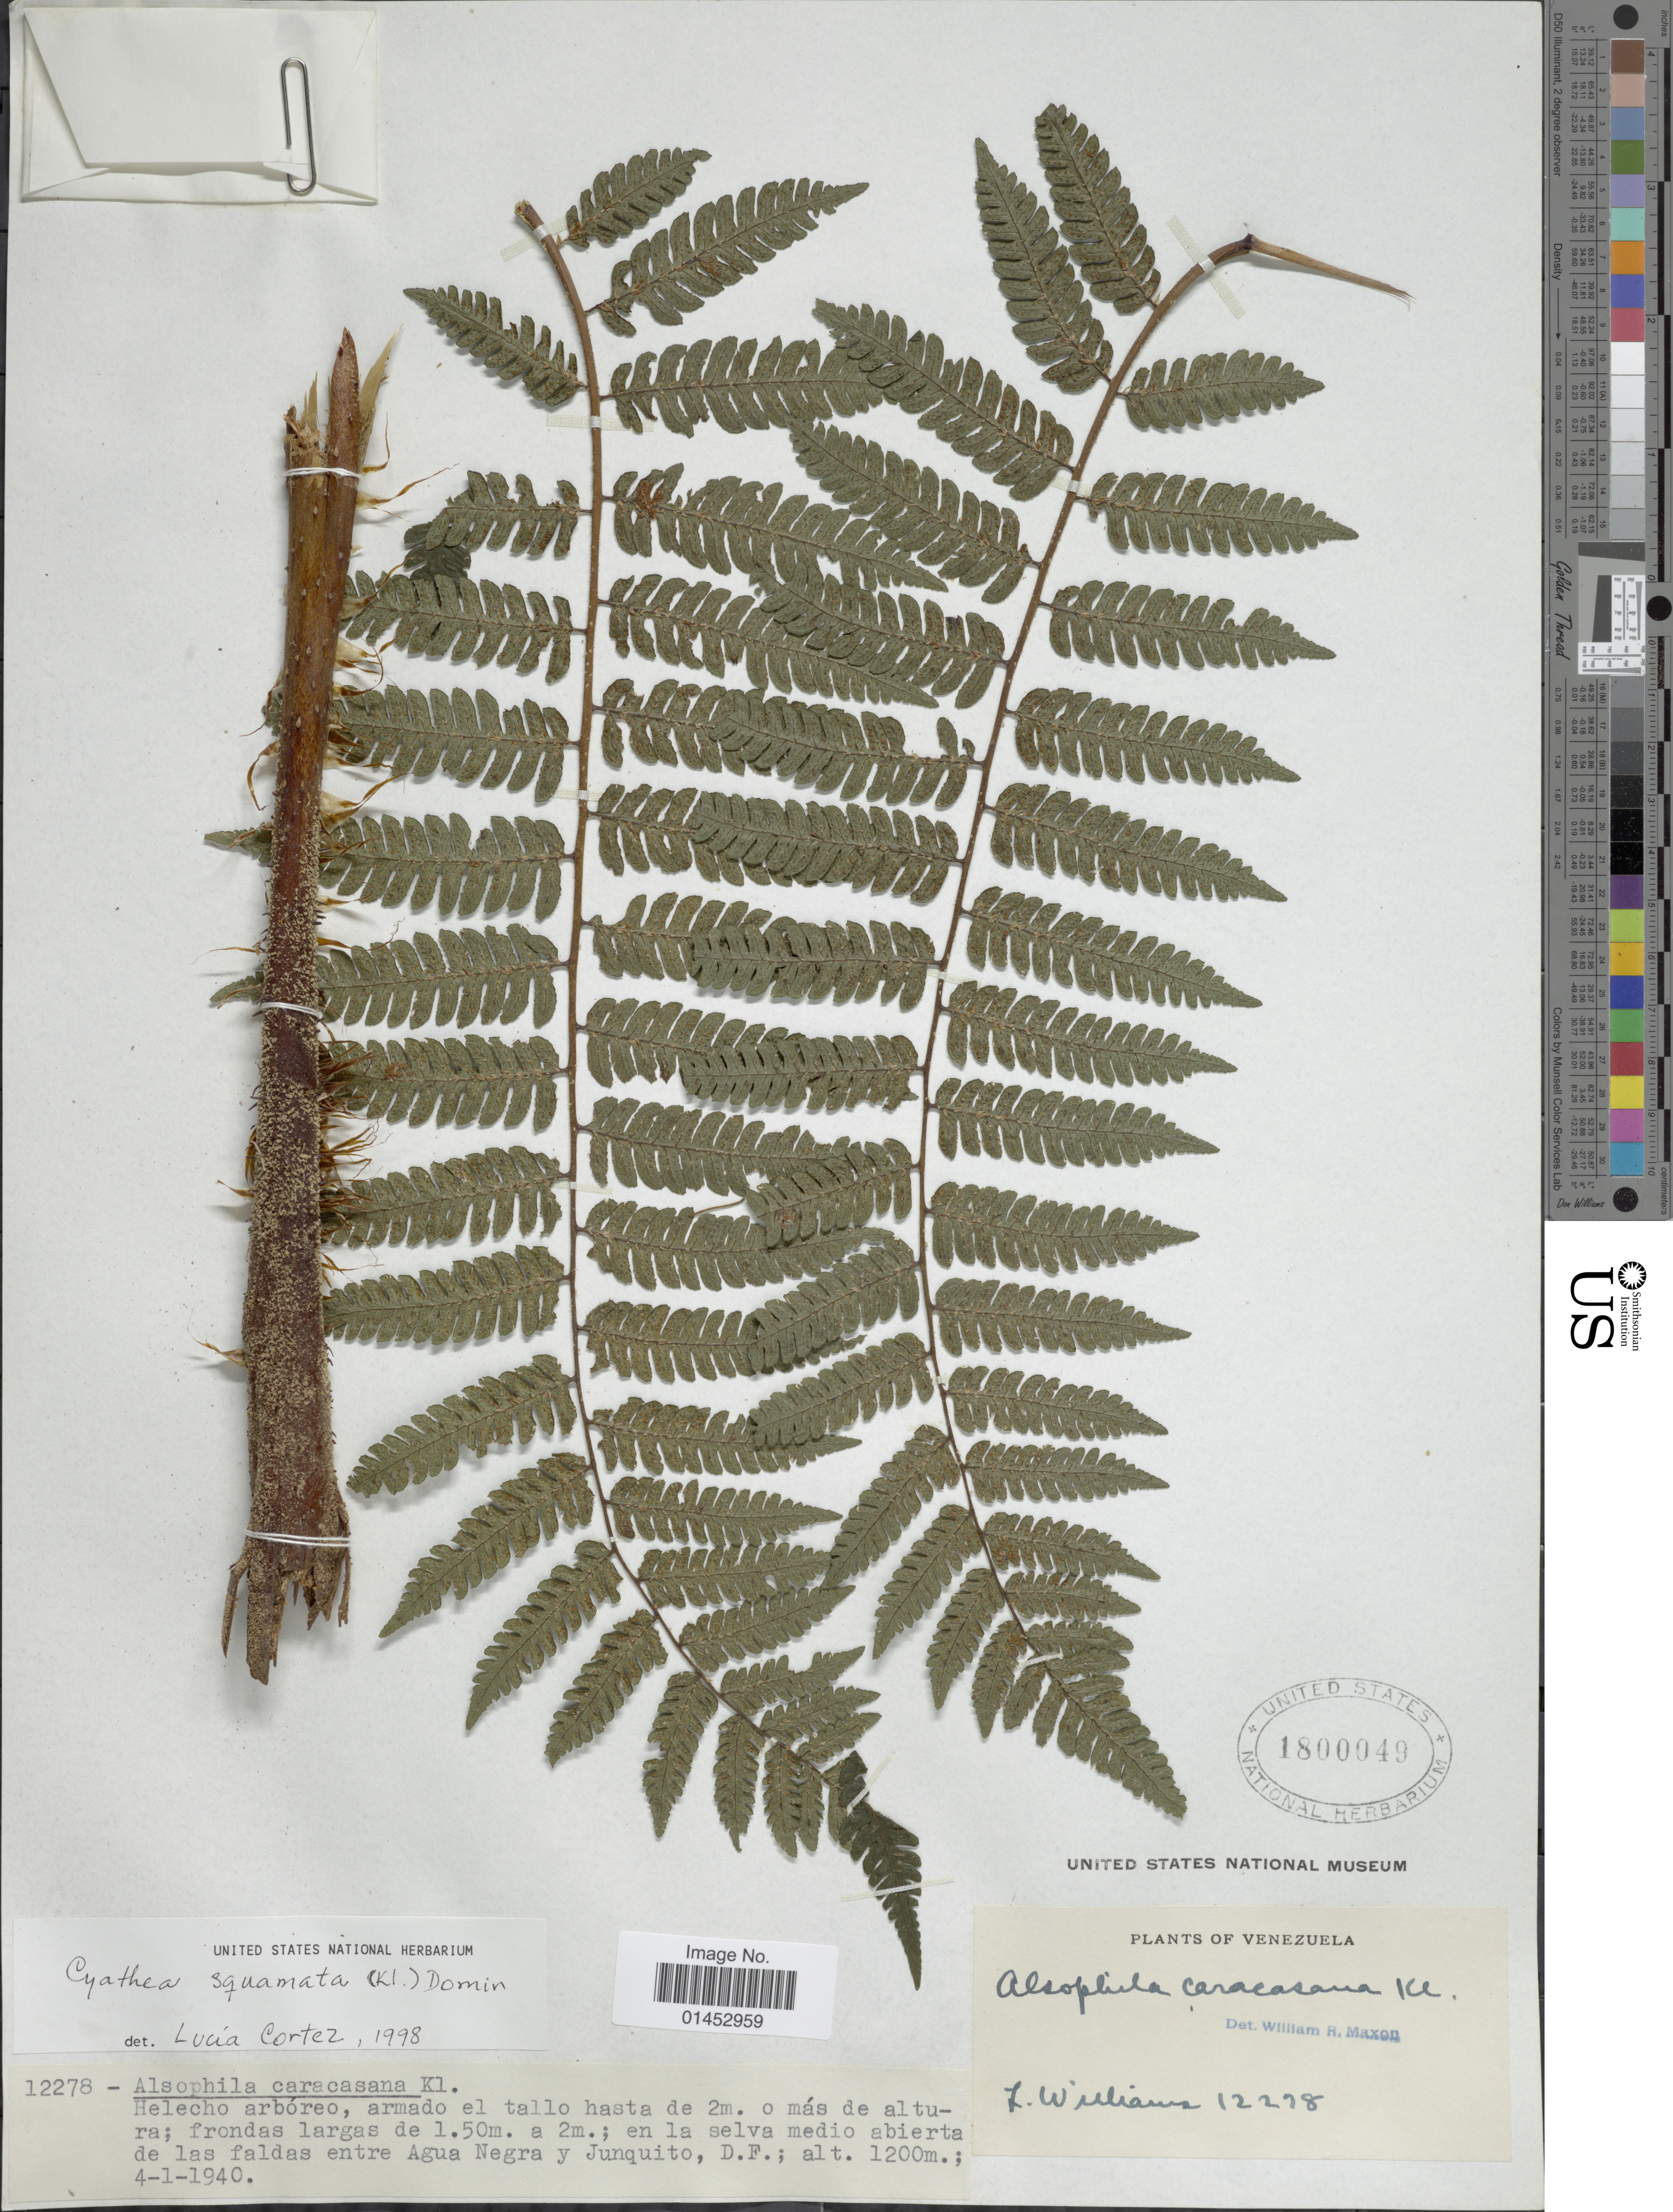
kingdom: Plantae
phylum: Tracheophyta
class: Polypodiopsida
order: Cyatheales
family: Cyatheaceae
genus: Cyathea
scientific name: Cyathea squamata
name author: (Klotzsch) Domin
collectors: Ll. Williams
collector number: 12278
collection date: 1940-01-04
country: Venezuela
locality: En la selva medio abierta de las faldas entre Agua Negra y Junquito, D.F.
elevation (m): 1200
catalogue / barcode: US 1800049